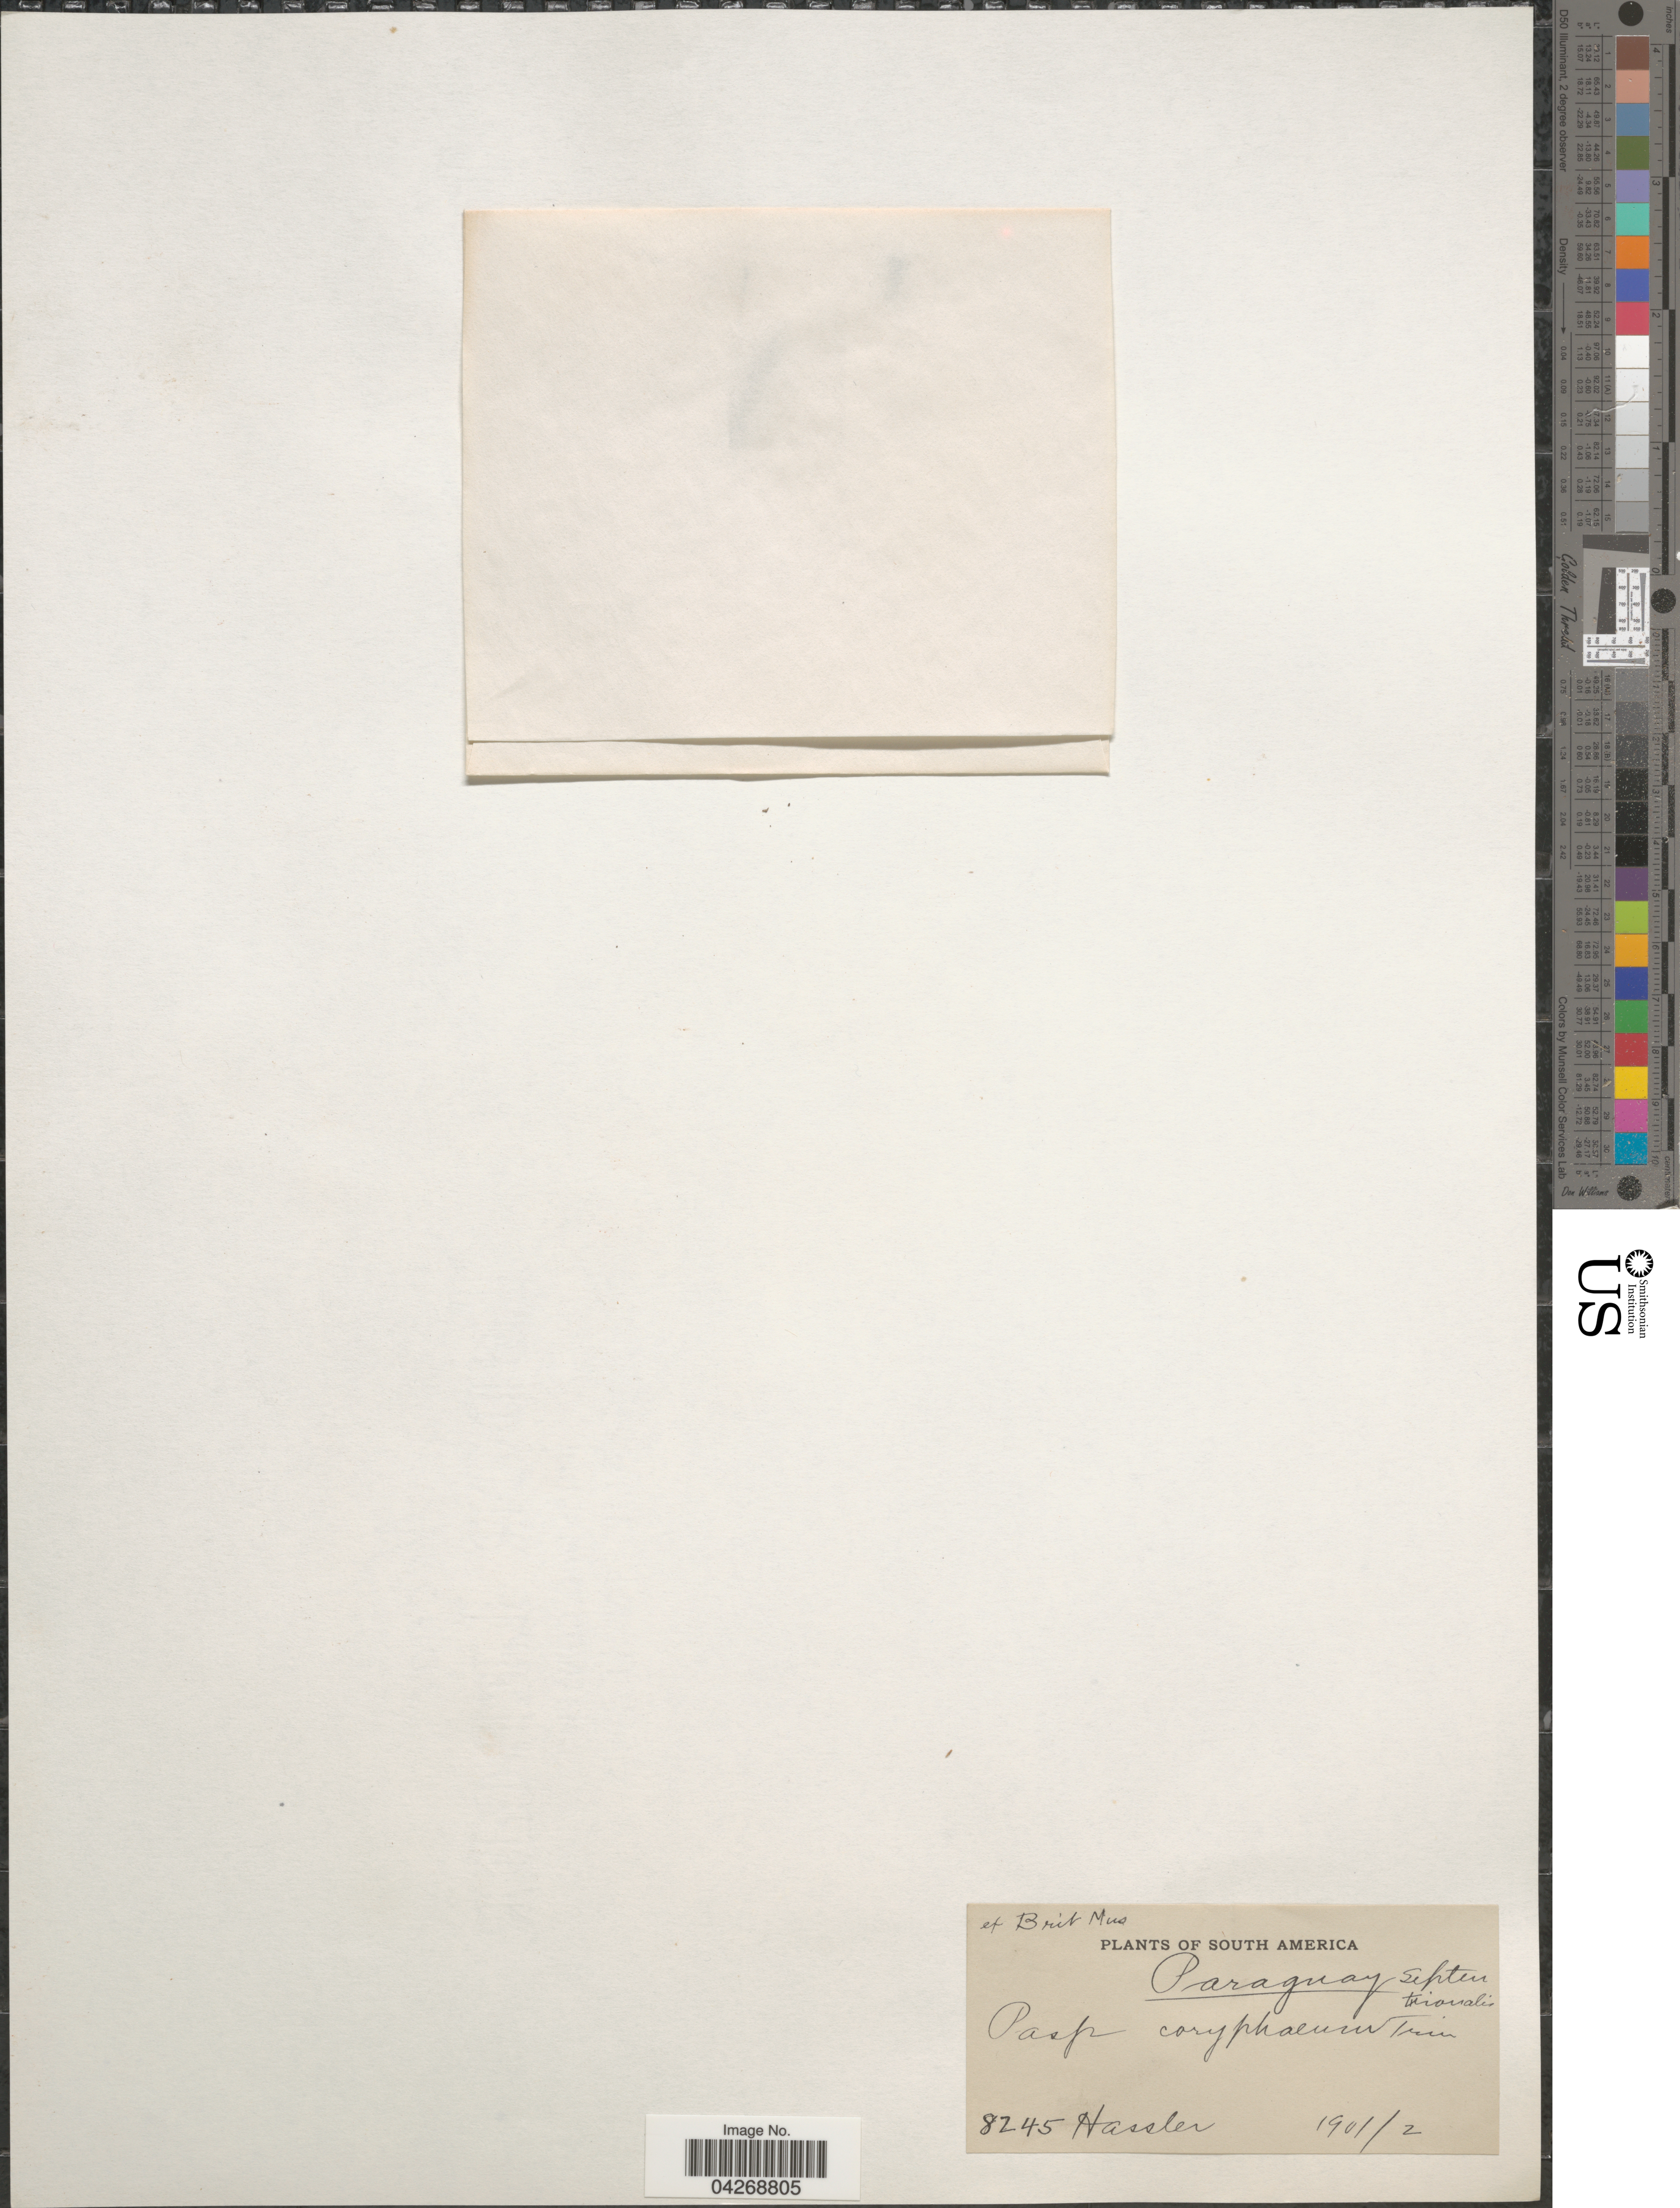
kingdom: Plantae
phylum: Tracheophyta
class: Liliopsida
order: Poales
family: Poaceae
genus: Paspalum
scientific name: Paspalum coryphaeum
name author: Trin.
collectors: Hassler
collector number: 8245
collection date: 1901/1902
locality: South America.